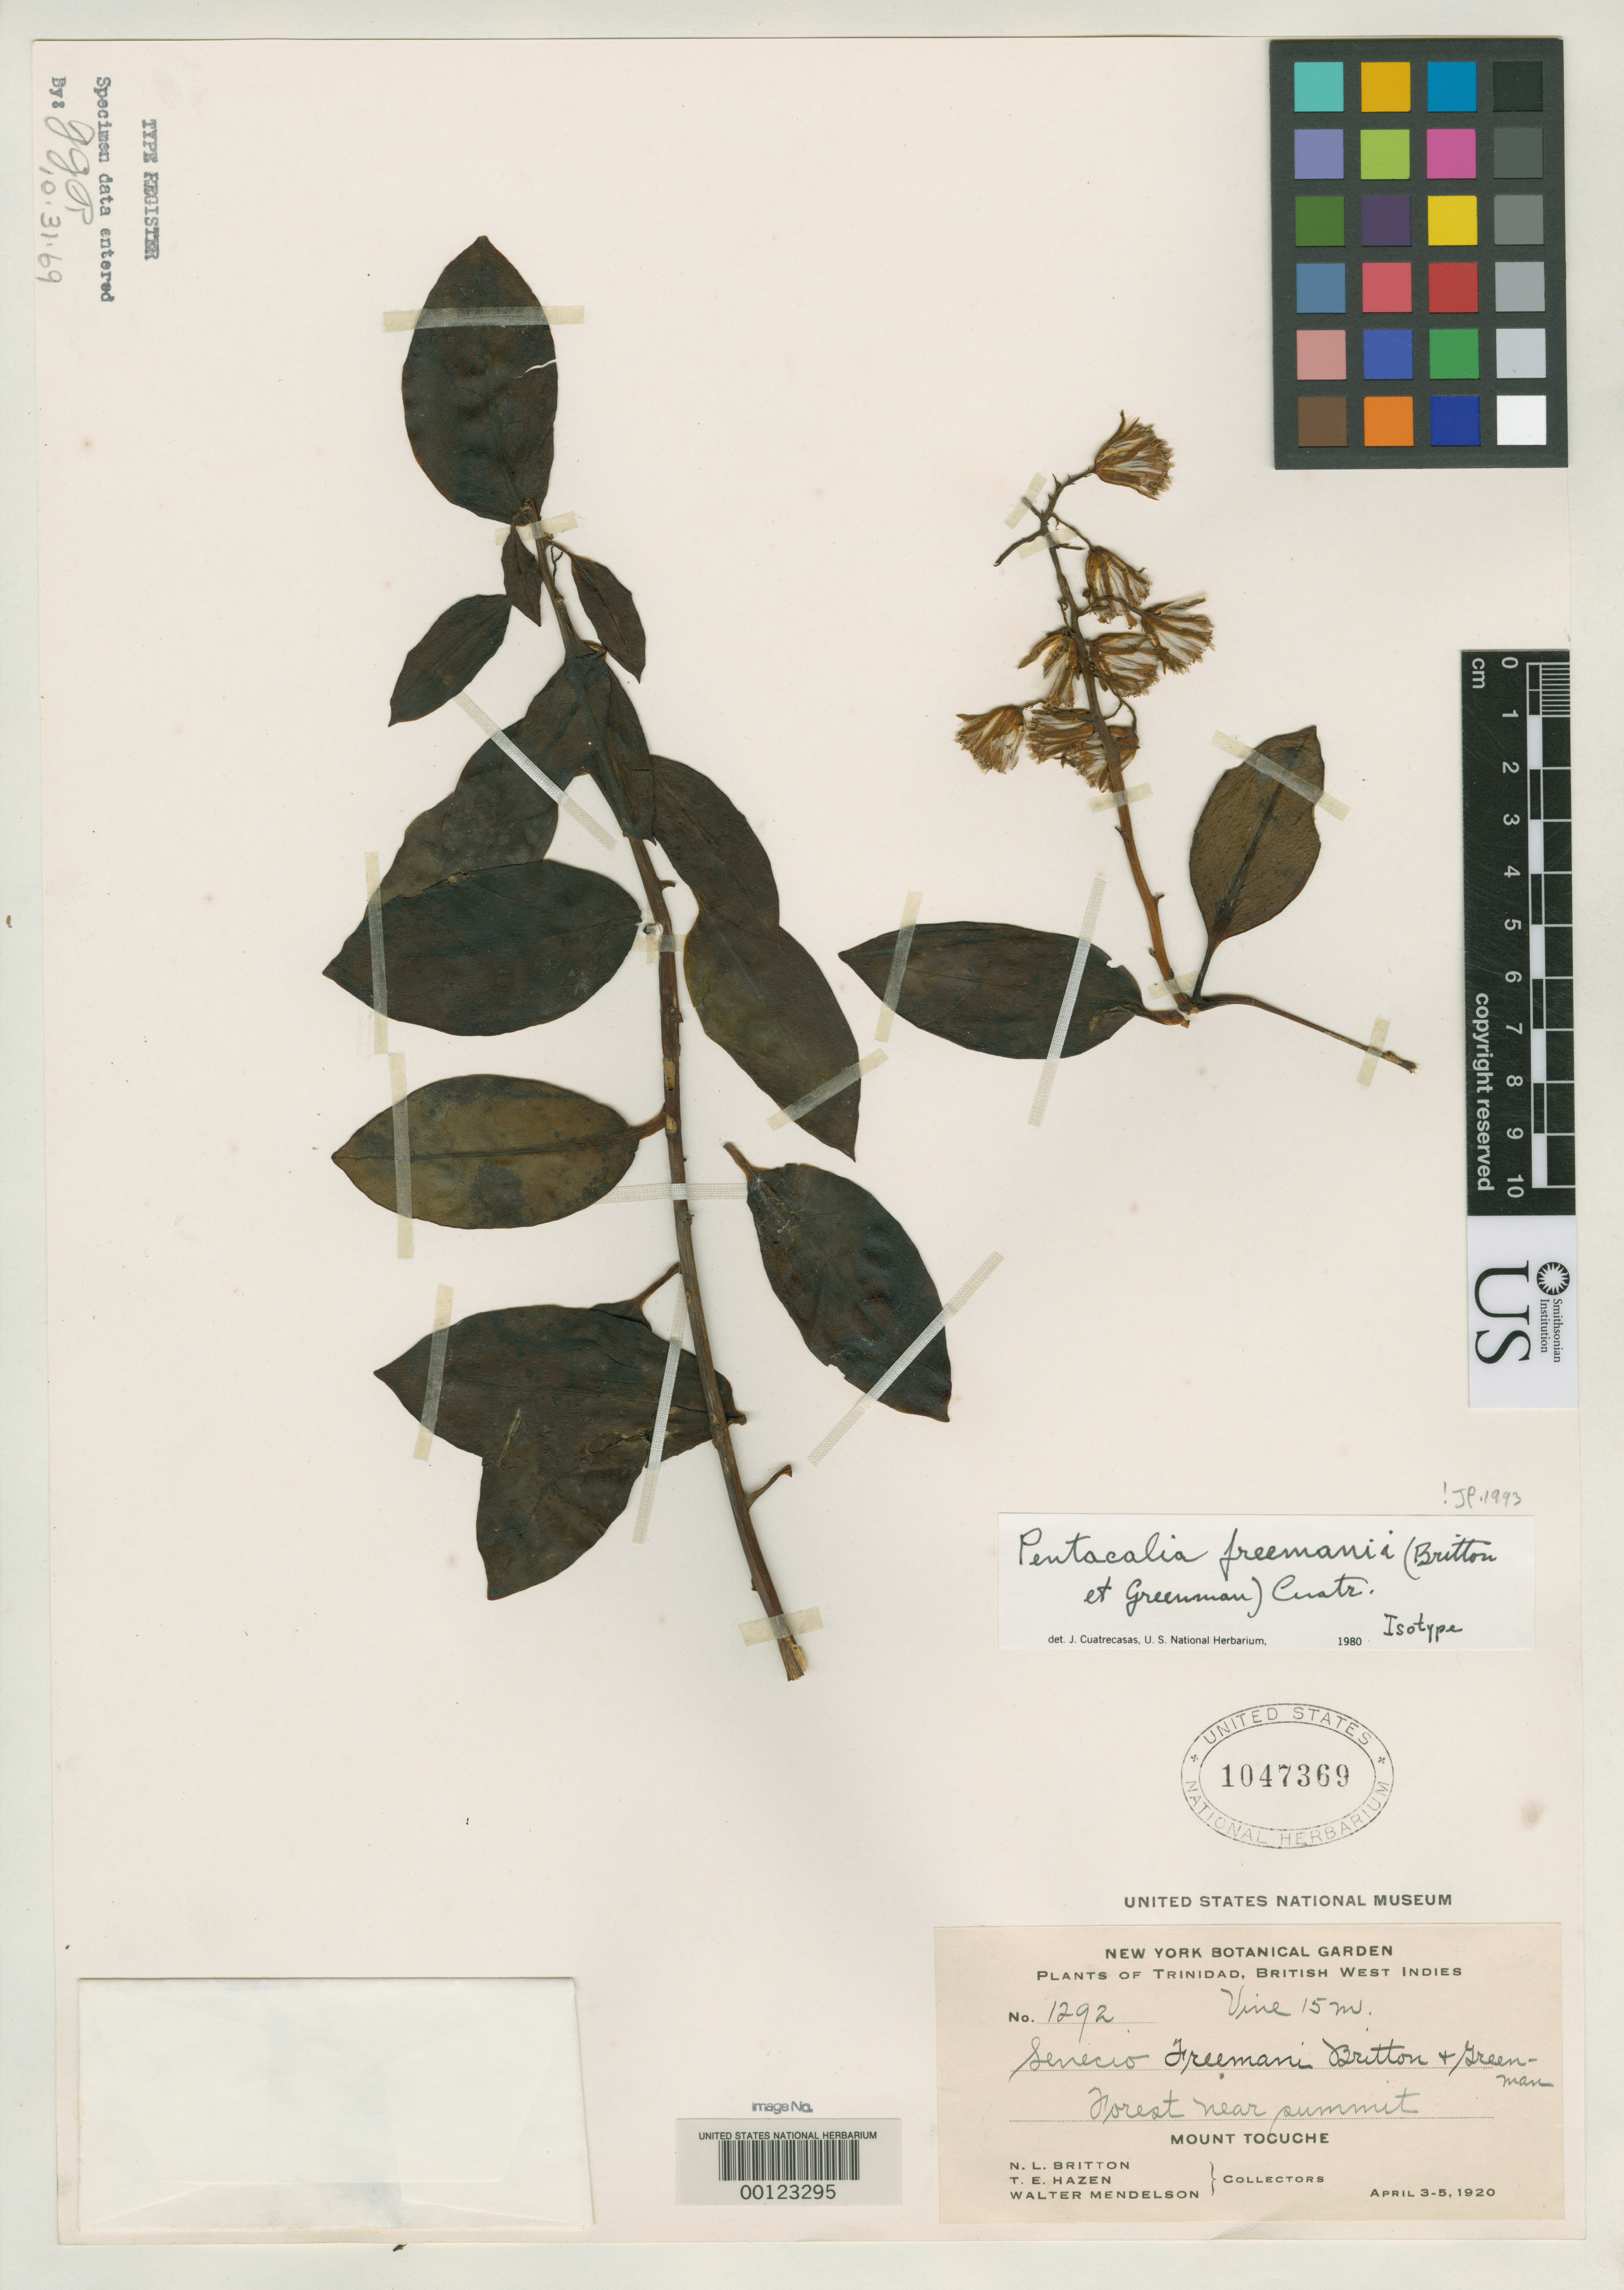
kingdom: Plantae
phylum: Tracheophyta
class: Magnoliopsida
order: Asterales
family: Asteraceae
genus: Senecio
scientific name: Senecio freemanii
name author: Britton & Greenm. in Greenm.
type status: Isotype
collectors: N. Britton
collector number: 1292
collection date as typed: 03 Apr 1920 to 05 Apr 1920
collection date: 1920-04-03/1920-04-05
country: Trinidad and Tobago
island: Trinidad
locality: Near summit of Mt. Tocuche.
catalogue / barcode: US 1047369